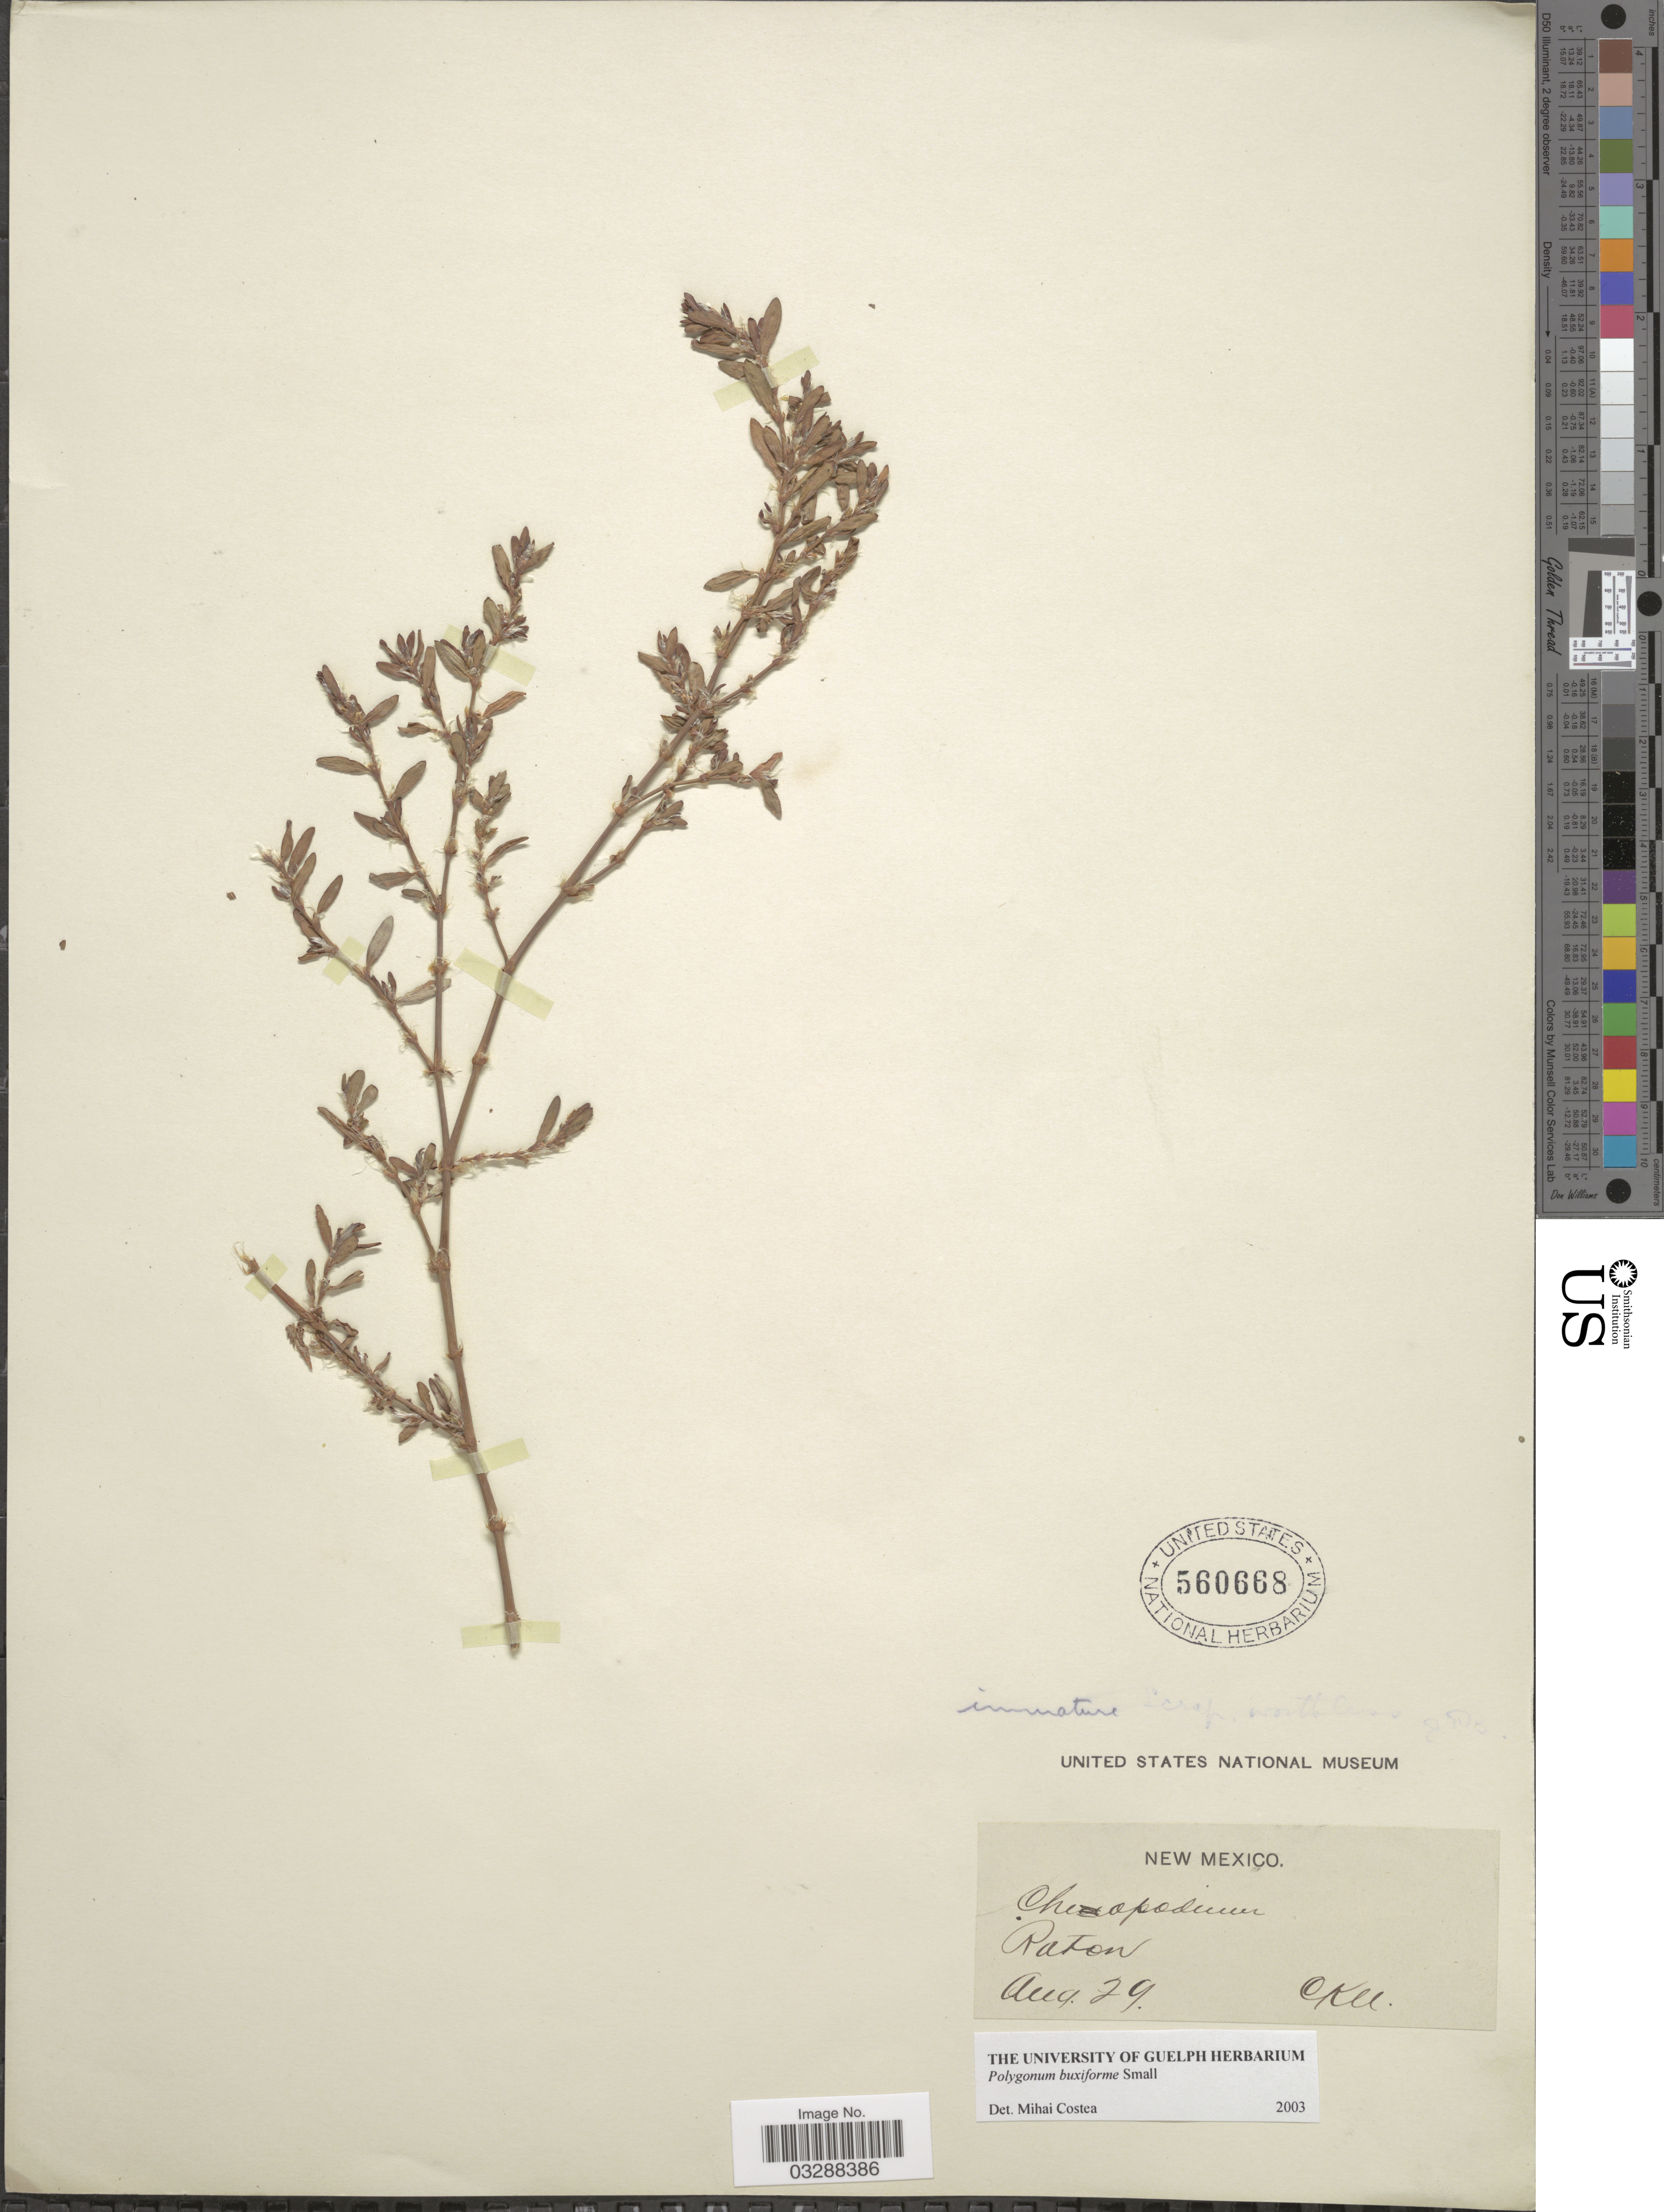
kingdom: Plantae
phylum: Tracheophyta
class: Magnoliopsida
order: Caryophyllales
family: Polygonaceae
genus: Polygonum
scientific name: Polygonum buxiforme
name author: Small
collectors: O'Kee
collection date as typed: Transcribed d/m/y: /8/29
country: United States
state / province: New Mexico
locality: Raton.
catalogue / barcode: US 560668